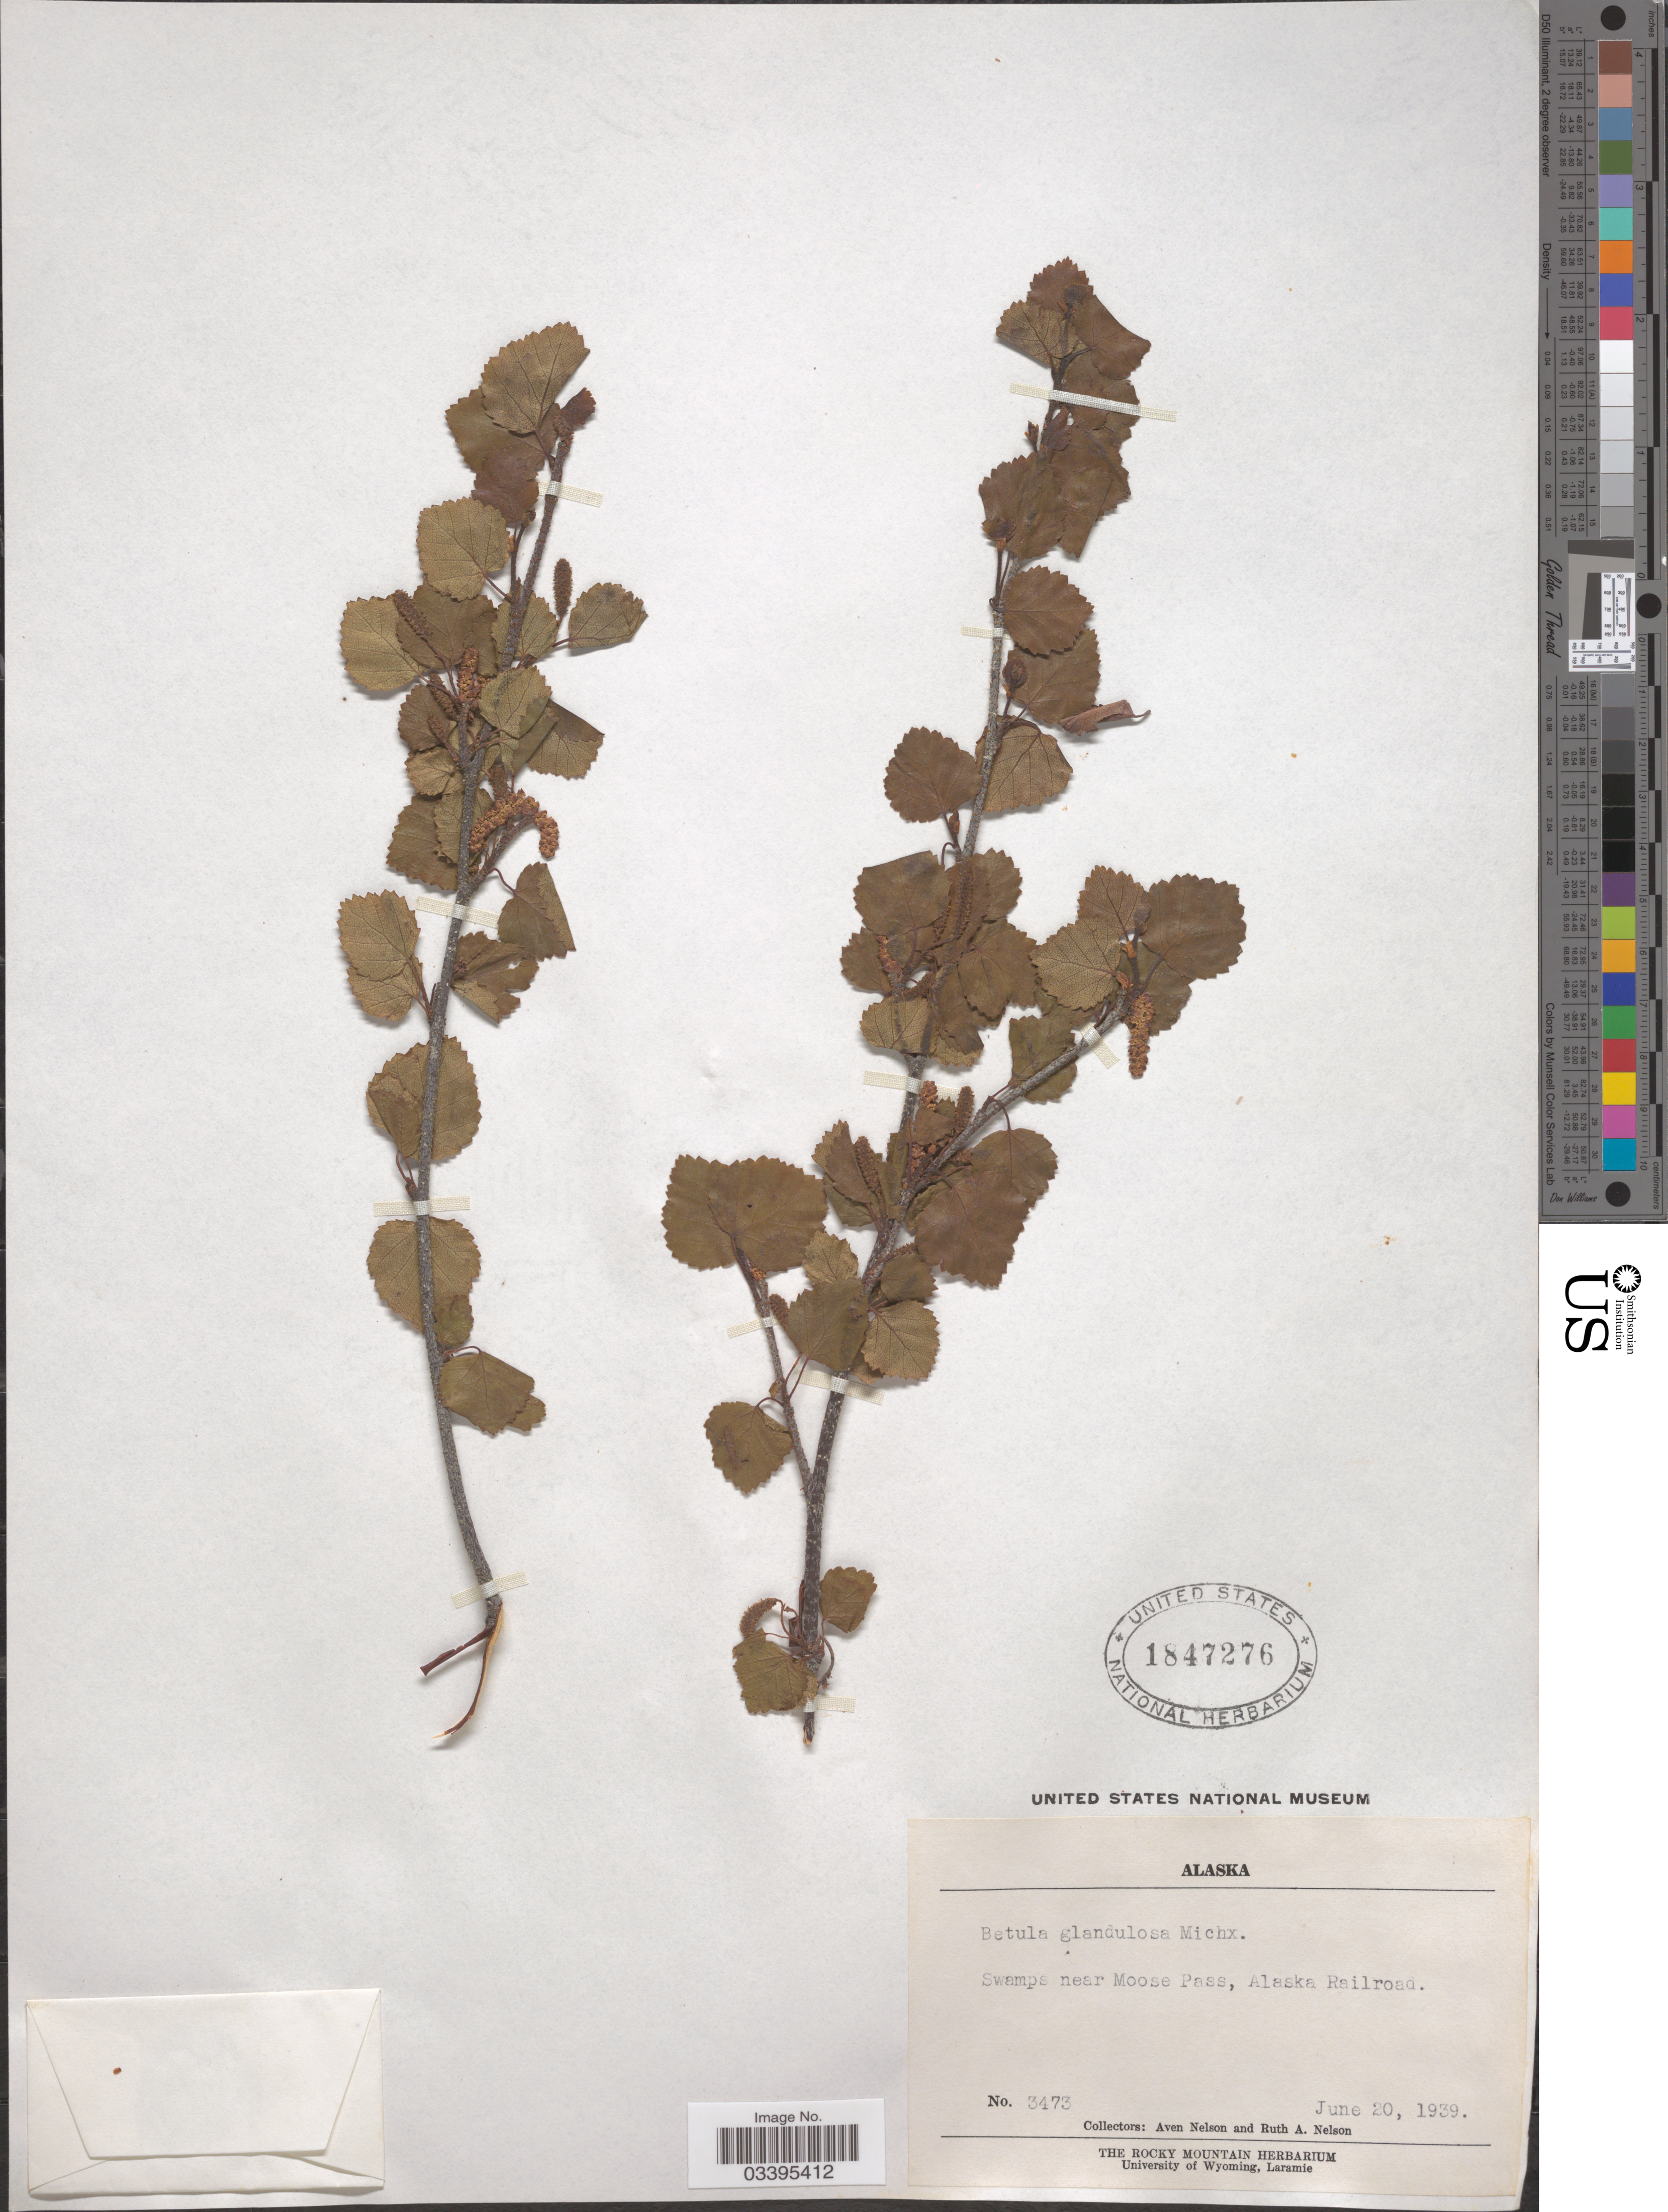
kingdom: Plantae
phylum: Tracheophyta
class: Magnoliopsida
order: Fagales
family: Betulaceae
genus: Betula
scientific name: Betula glandulosa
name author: Michx.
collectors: A. Nelson & R. A. Nelson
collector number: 3473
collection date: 1939-06-20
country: United States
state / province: Alaska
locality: Swamps near Moose Pass, Alaska Railroad.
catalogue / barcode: US 1847276